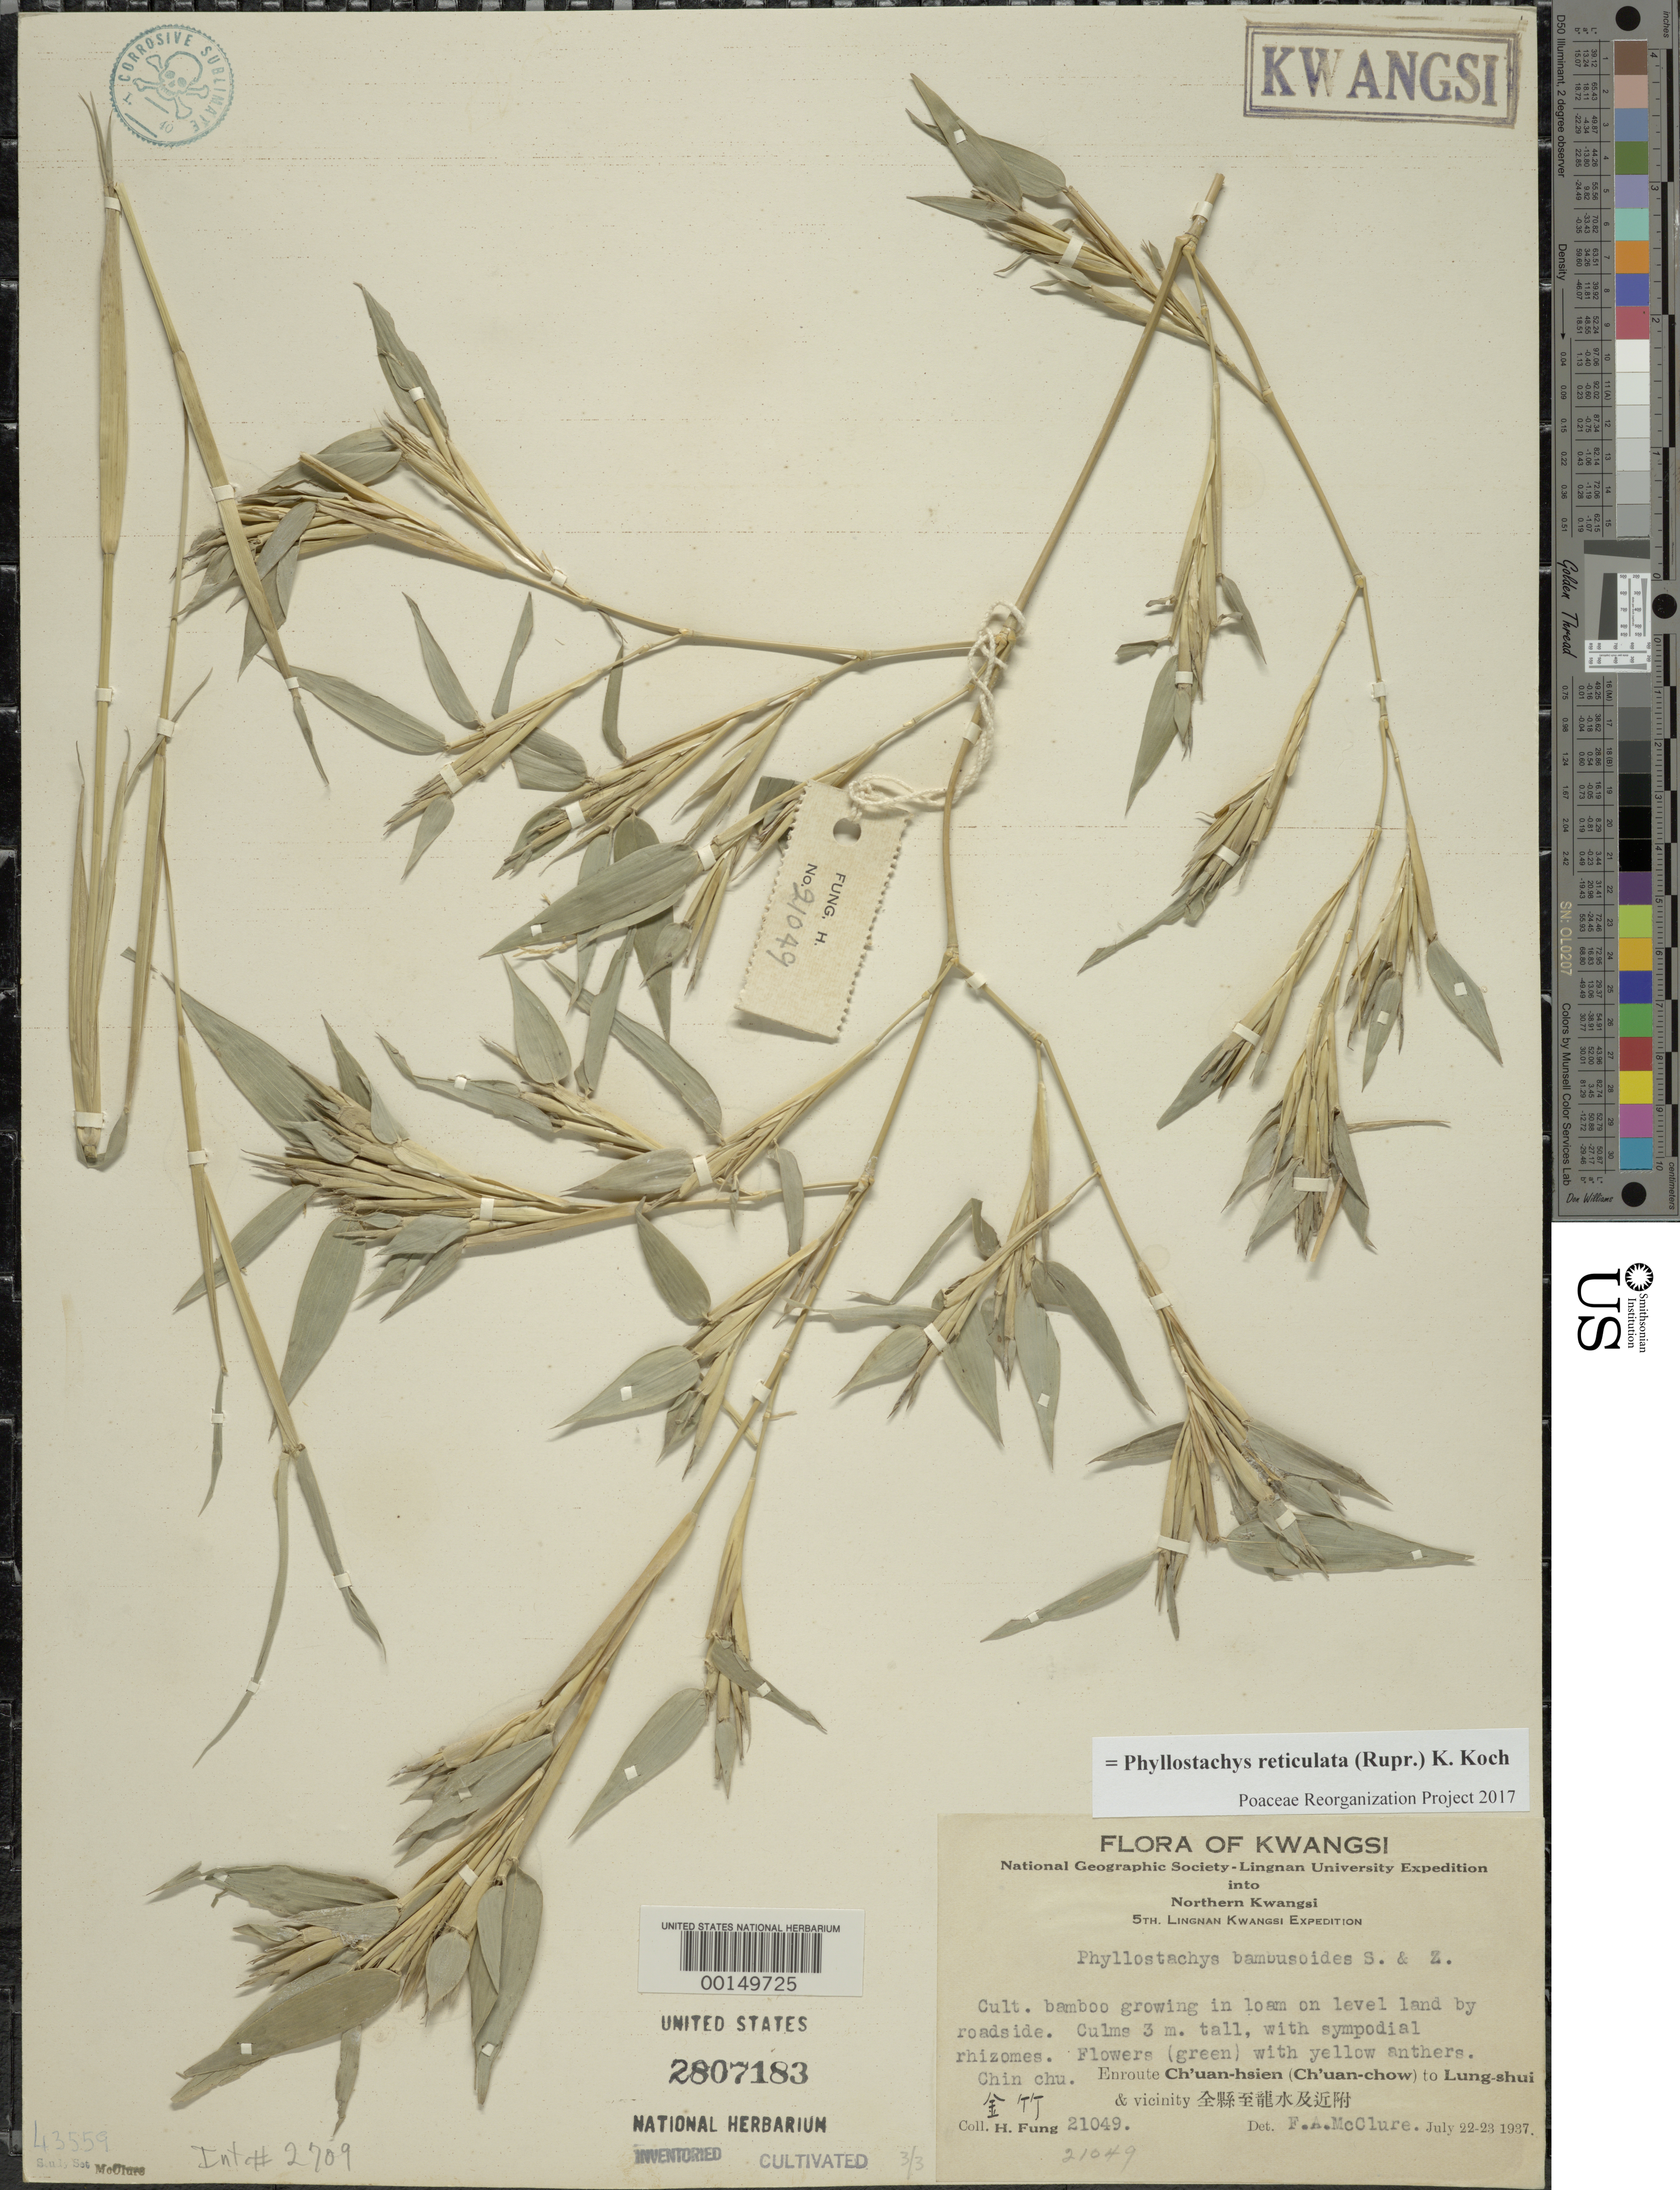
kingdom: Plantae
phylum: Tracheophyta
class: Liliopsida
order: Poales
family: Poaceae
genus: Phyllostachys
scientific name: Phyllostachys reticulata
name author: (Rupr.) K. Koch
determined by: Poaceae Reorganization Project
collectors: H. L. Fung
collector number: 21049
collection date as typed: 22 Jul 1937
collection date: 1937-07-22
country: China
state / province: Guangxi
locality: Ch'uan-hsien/lung-shui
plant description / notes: Lingnan Univ. # 43559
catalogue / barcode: US 2807183